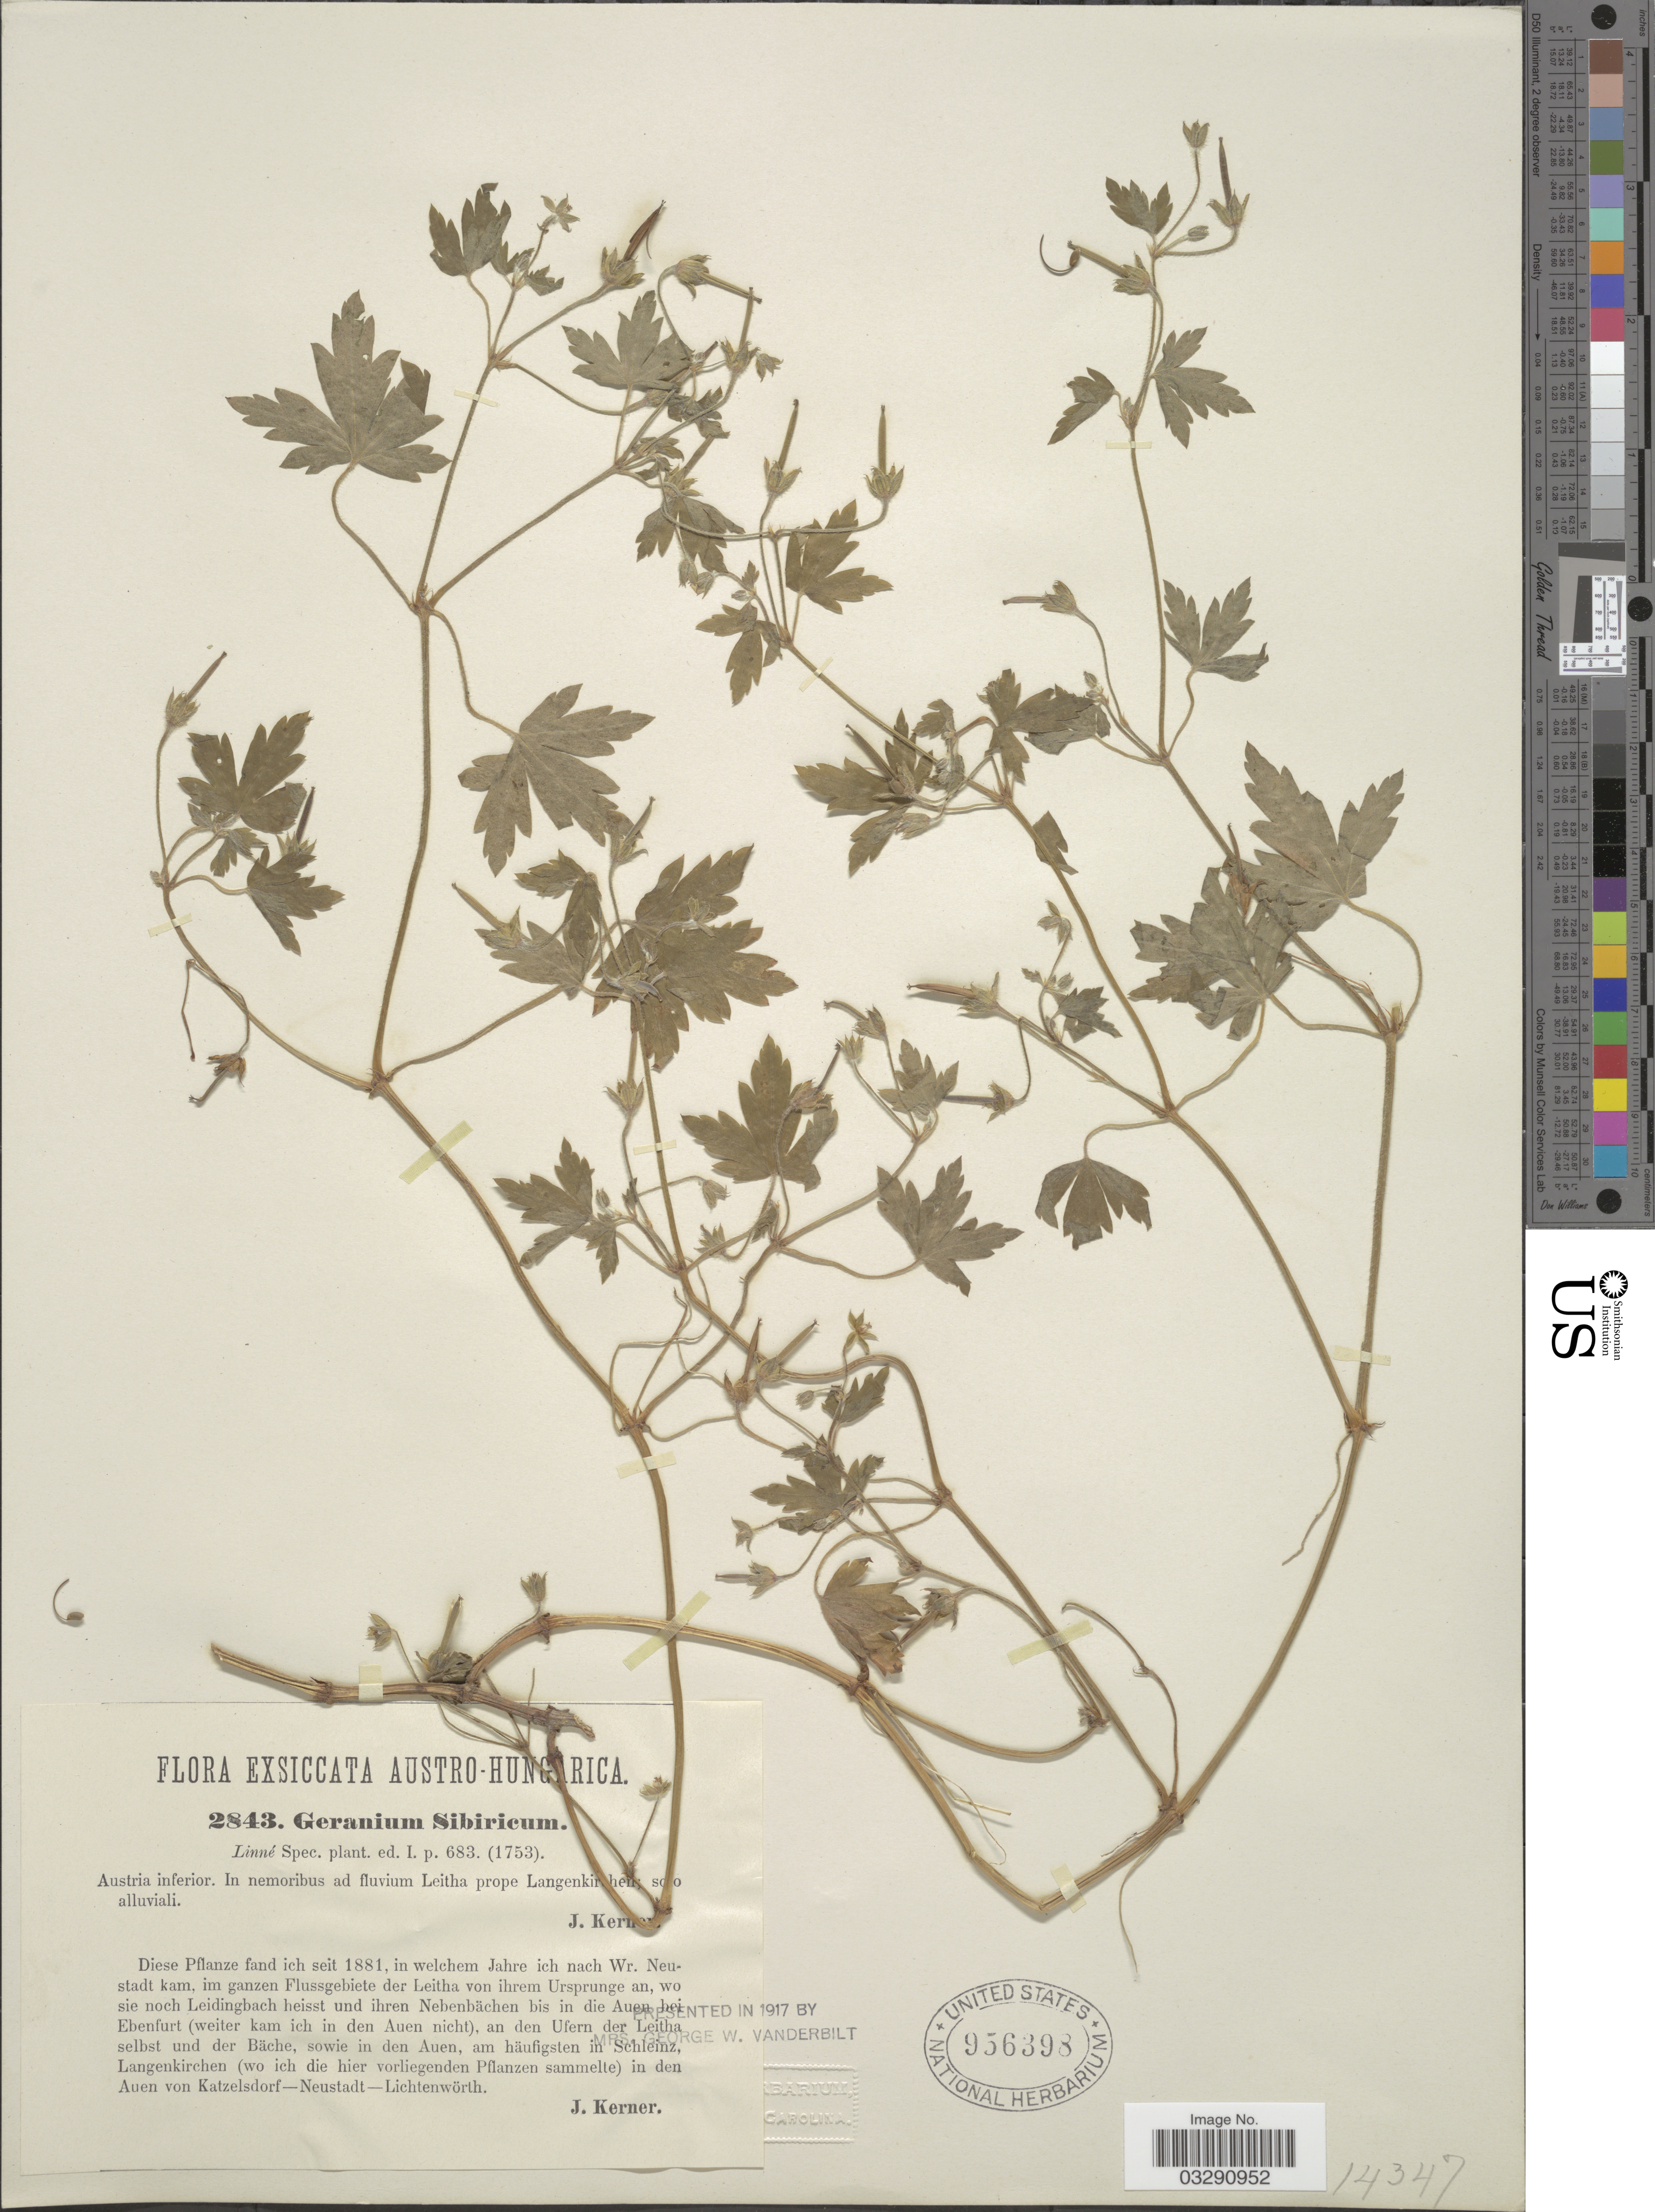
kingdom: Plantae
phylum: Tracheophyta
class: Magnoliopsida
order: Geraniales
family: Geraniaceae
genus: Geranium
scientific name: Geranium sibiricum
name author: L.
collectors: J. Kerner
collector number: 2843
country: Austria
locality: Austro-Hungarica, In nemoribus ad fluvium Leitha prope Langenkir [illegible text]he [illegible text] alluviali.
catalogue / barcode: US 956398